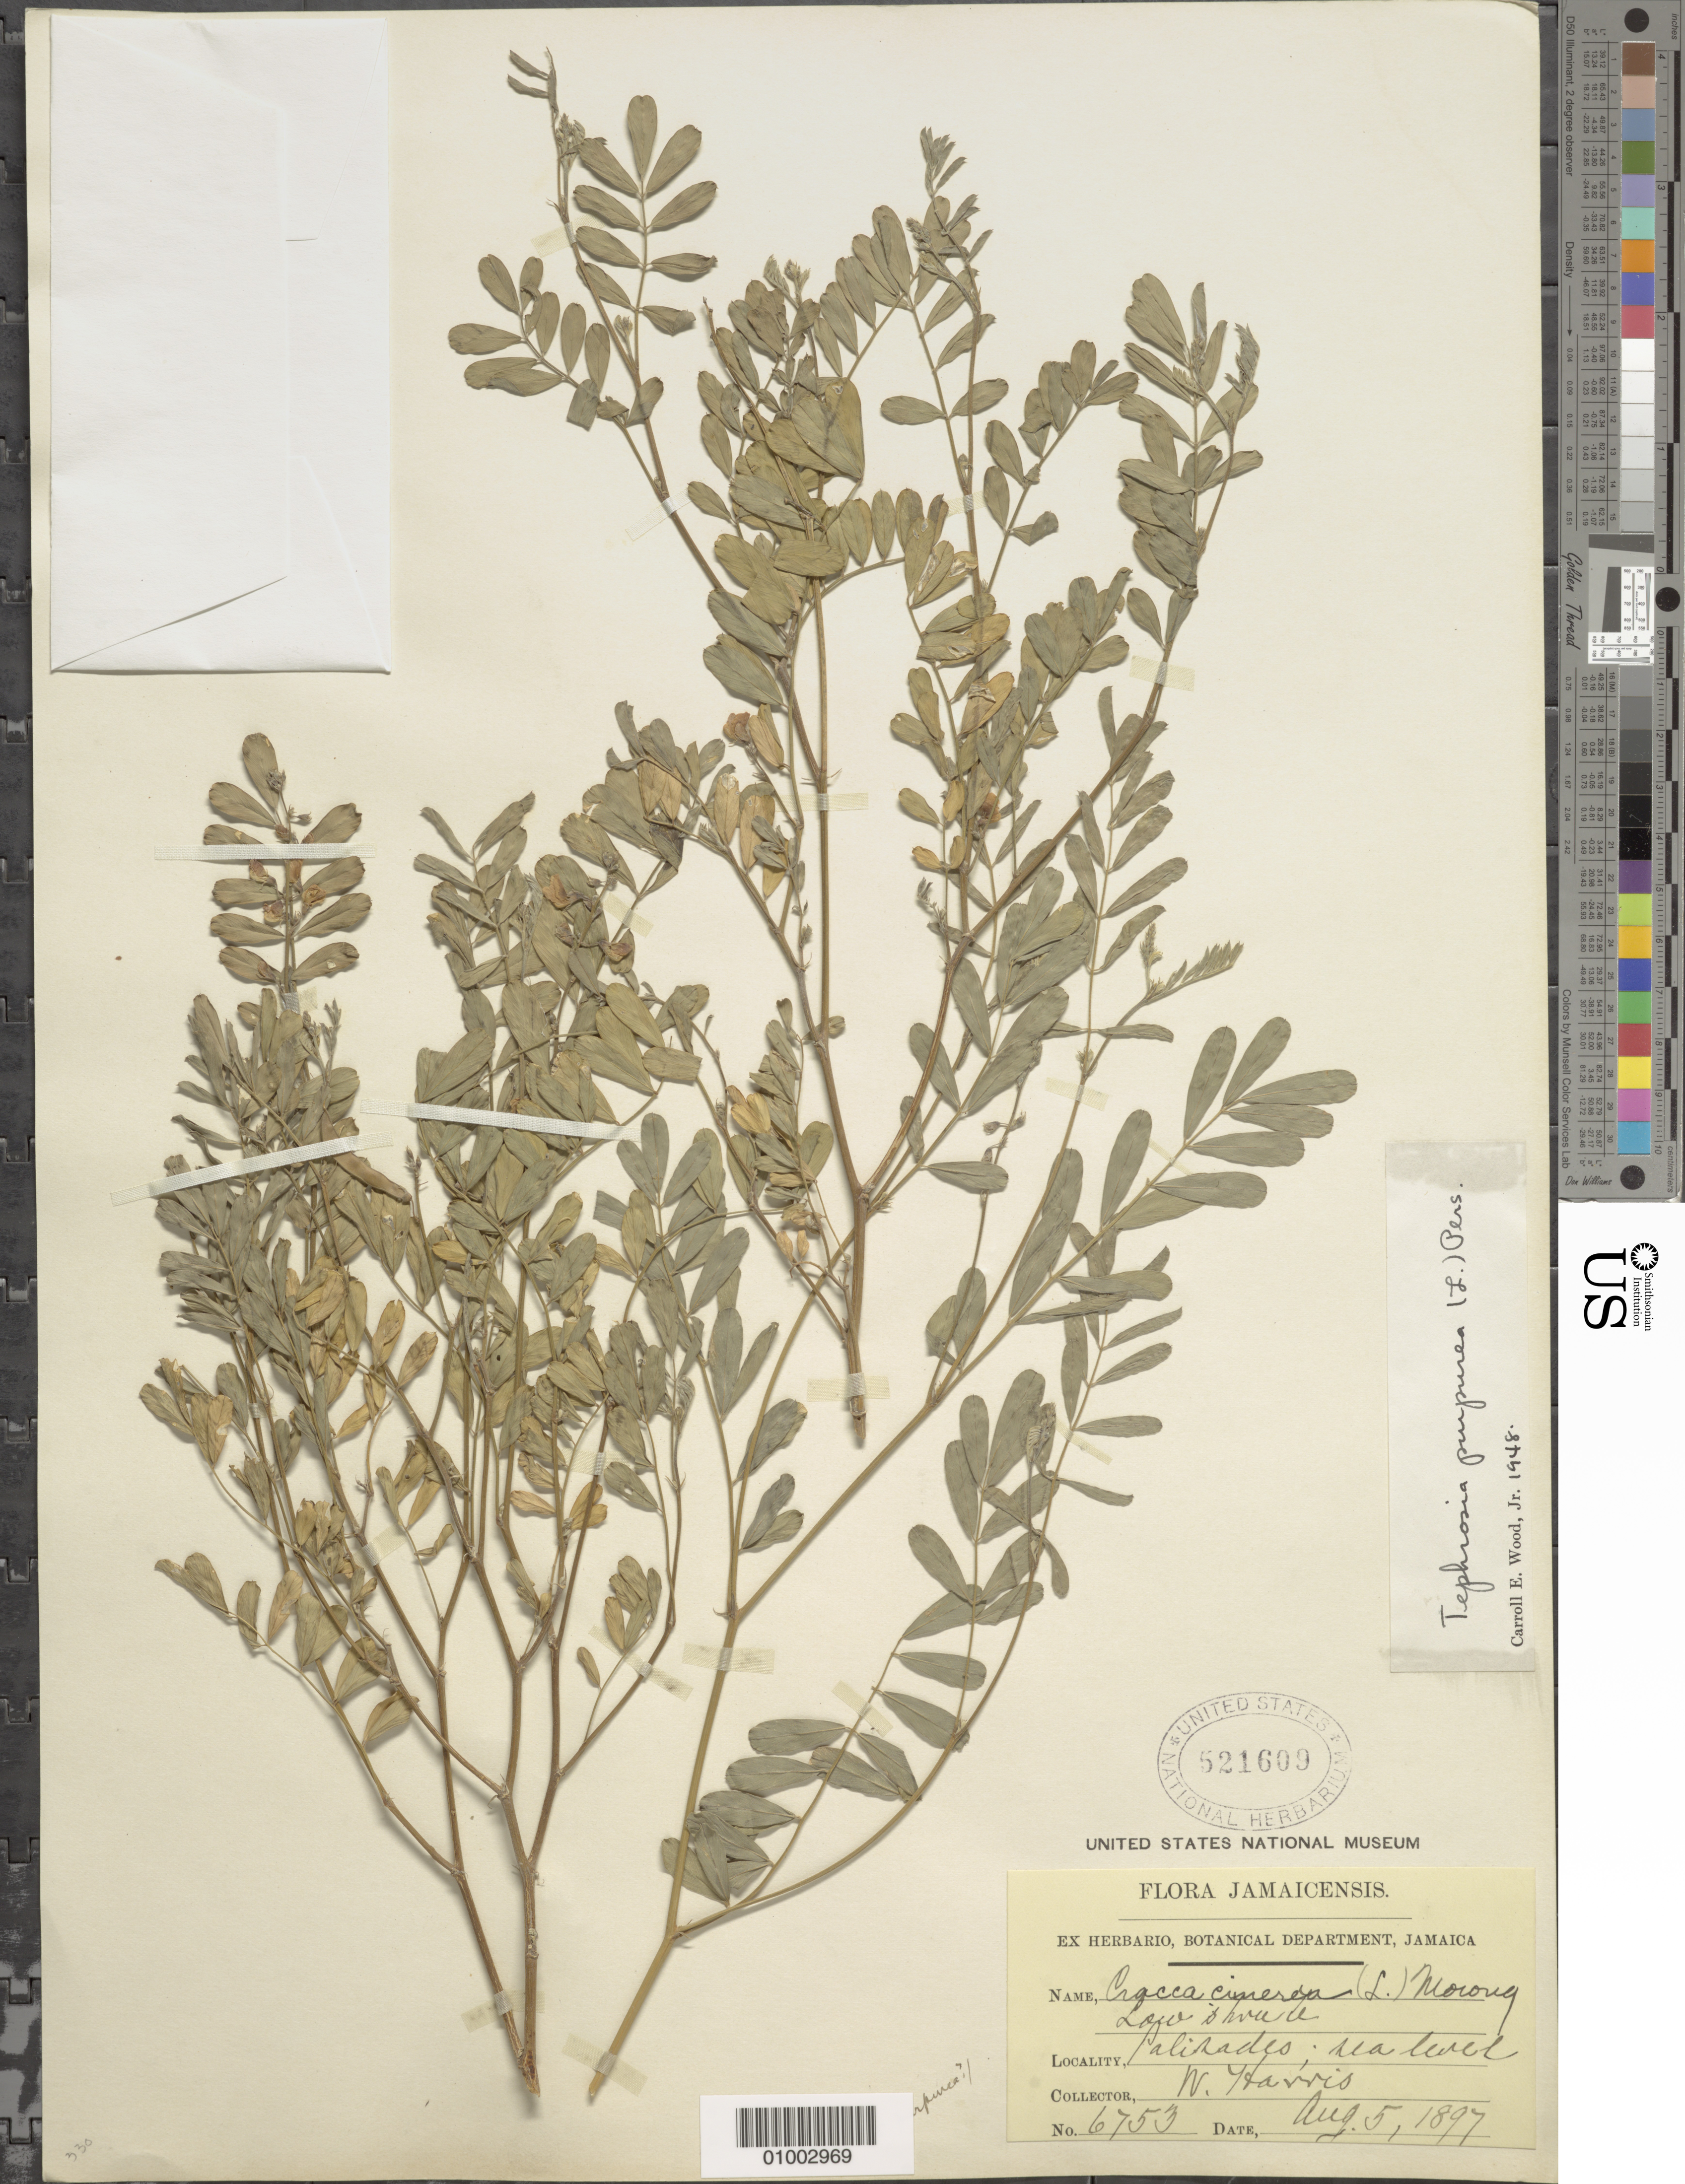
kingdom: Plantae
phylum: Tracheophyta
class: Magnoliopsida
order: Fabales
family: Fabaceae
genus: Tephrosia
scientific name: Tephrosia purpurea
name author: (L.) Pers.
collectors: W. H. Harris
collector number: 6753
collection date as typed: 05 Aug 1897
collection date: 1897-08-05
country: Jamaica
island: Jamaica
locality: Palinades, sea level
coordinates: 0 N, 0 E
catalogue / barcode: US 521609